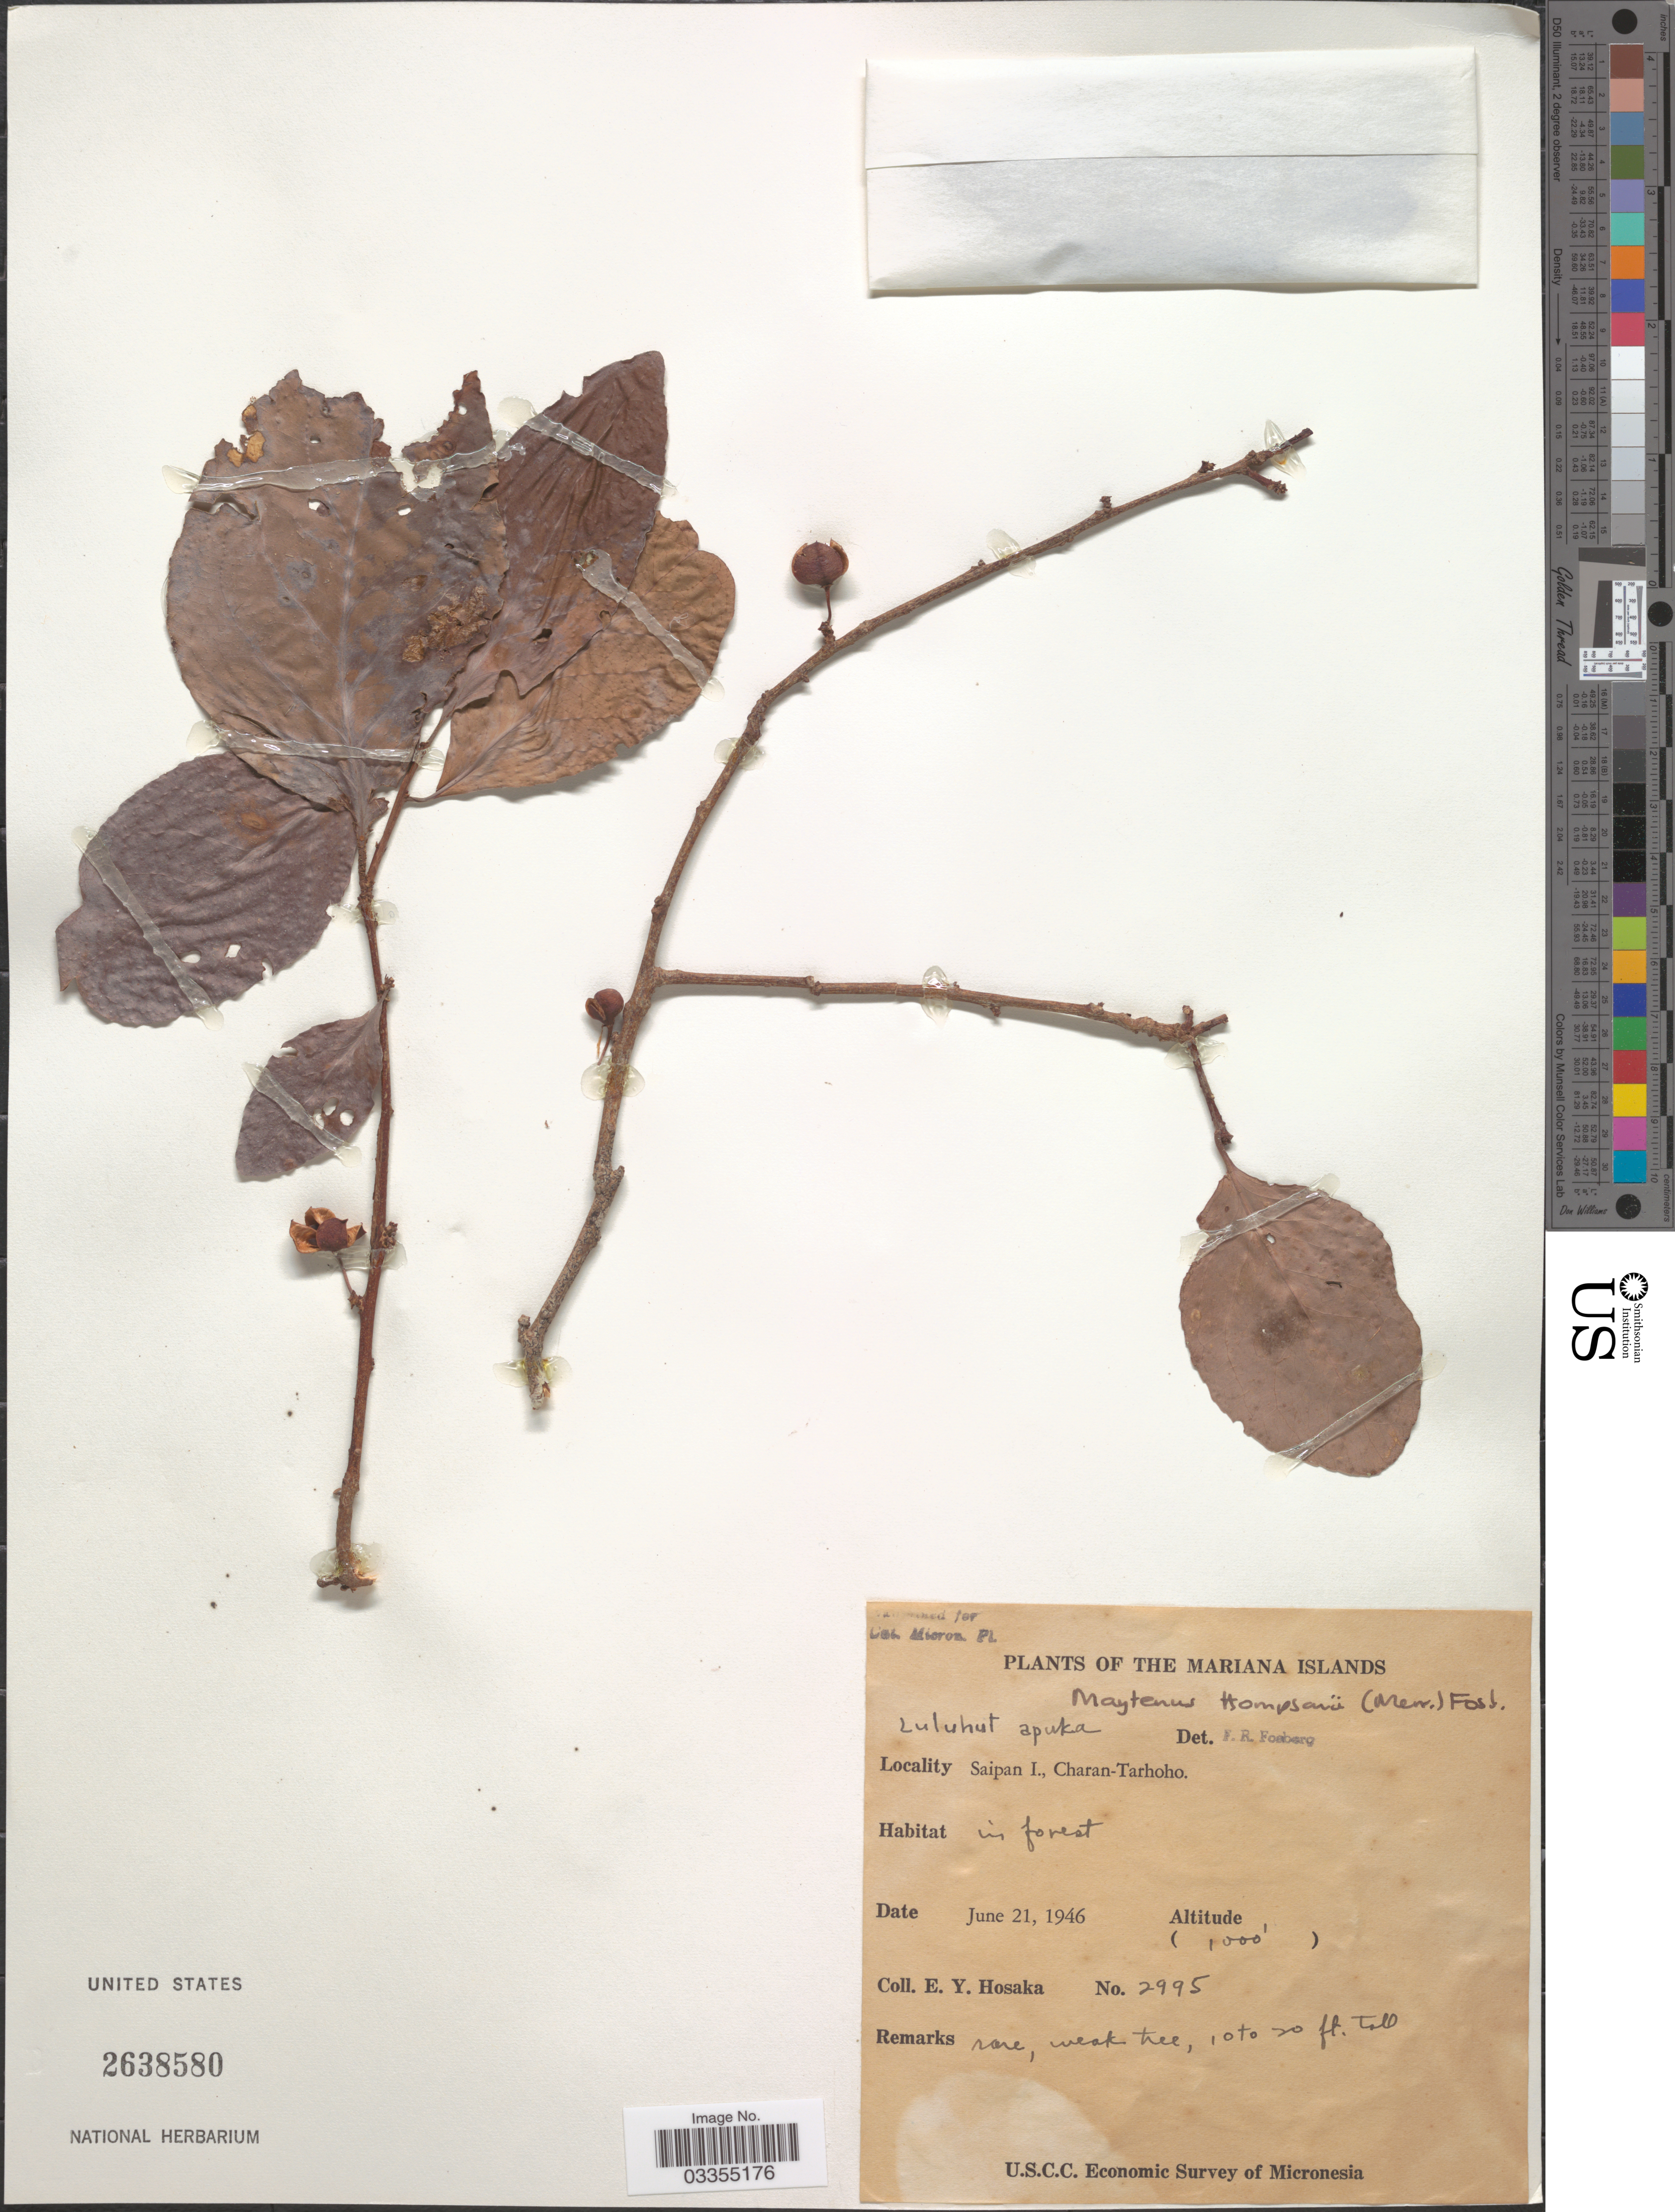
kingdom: Plantae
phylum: Tracheophyta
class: Magnoliopsida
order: Celastrales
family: Celastraceae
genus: Gymnosporia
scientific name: Gymnosporia thompsonii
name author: Merr.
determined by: Wagner, W. L., (BOT), Smithsonian Institution - National Museum of Natural History (UNITED STATES)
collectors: E. Y. Hosaka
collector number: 2995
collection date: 1946-06-21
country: Northern Mariana Islands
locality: The Mariana Islands. Saipan I., Charan-Tarhoho.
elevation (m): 305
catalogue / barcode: US 2638580